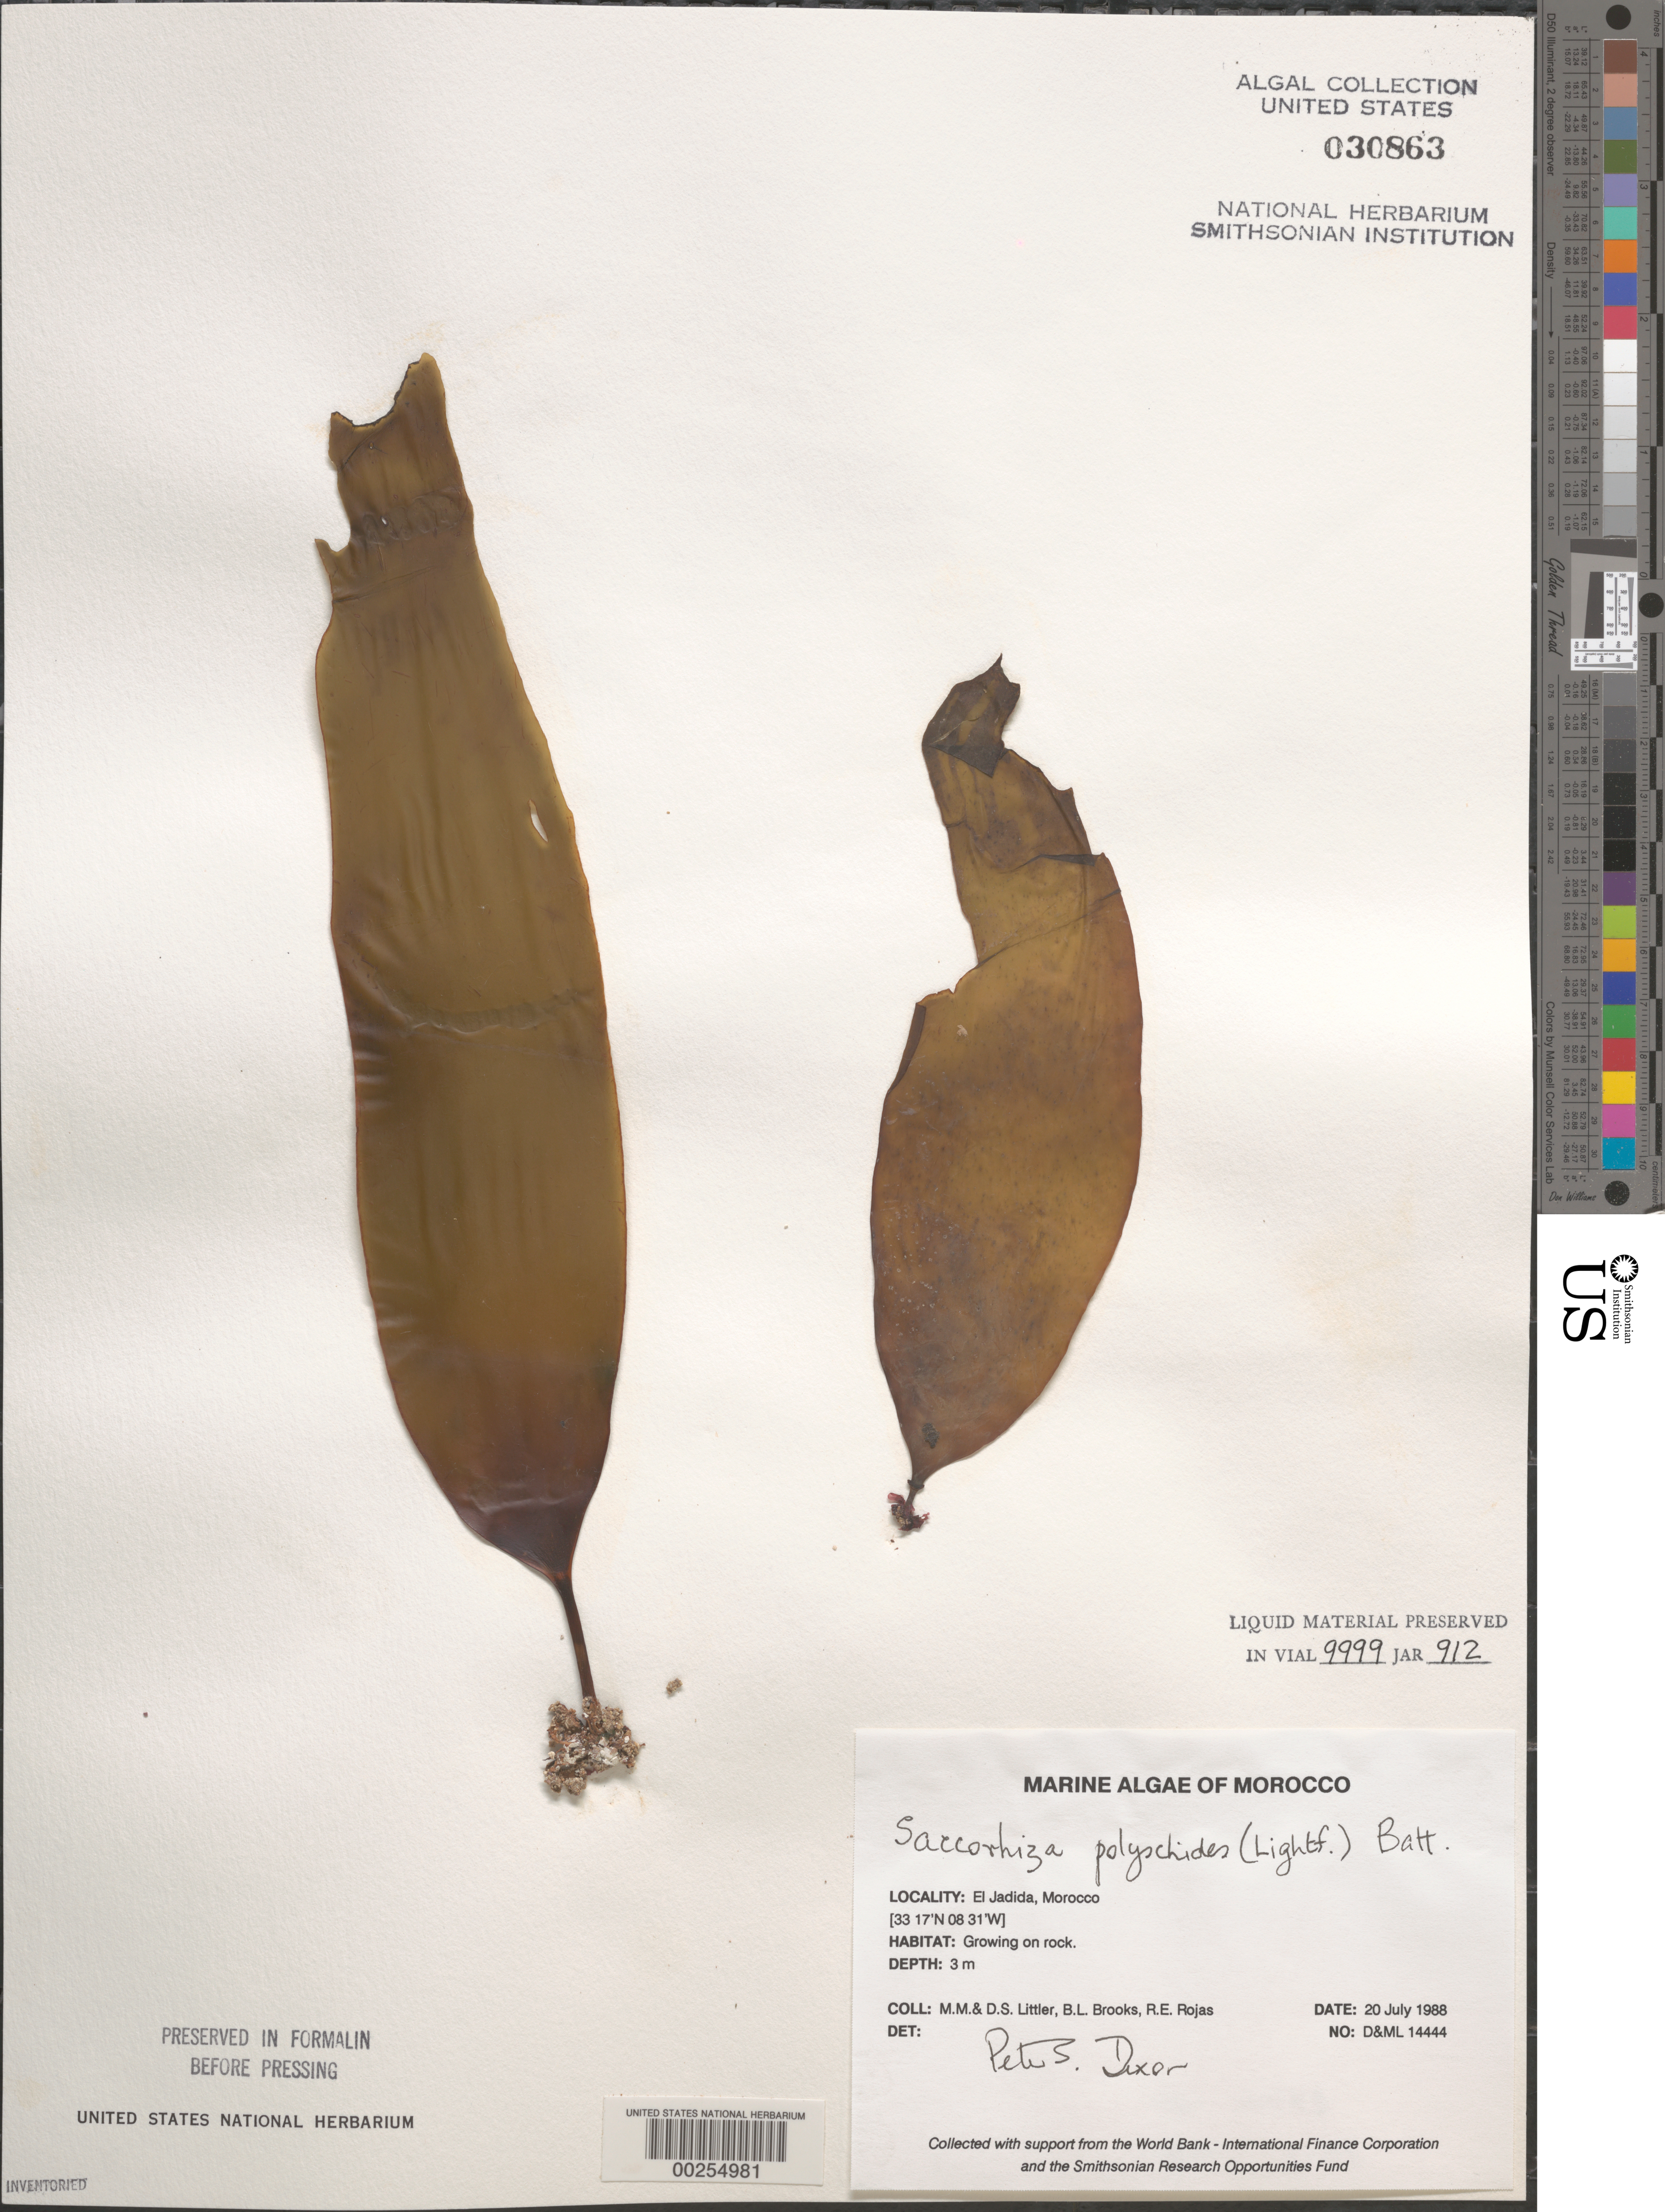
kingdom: Chromista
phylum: Foraminifera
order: Astrorhizida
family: Hyperamminidae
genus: Saccorhiza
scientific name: Saccorhiza polyschides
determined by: Dixon, P. S.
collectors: M. M. Littler, D. S. Littler, B. Brooks & R. Rojas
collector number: D&ML 14444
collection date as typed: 20 Jul 1988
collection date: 1988-07-20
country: Morocco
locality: El Jadida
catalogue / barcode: US 30863